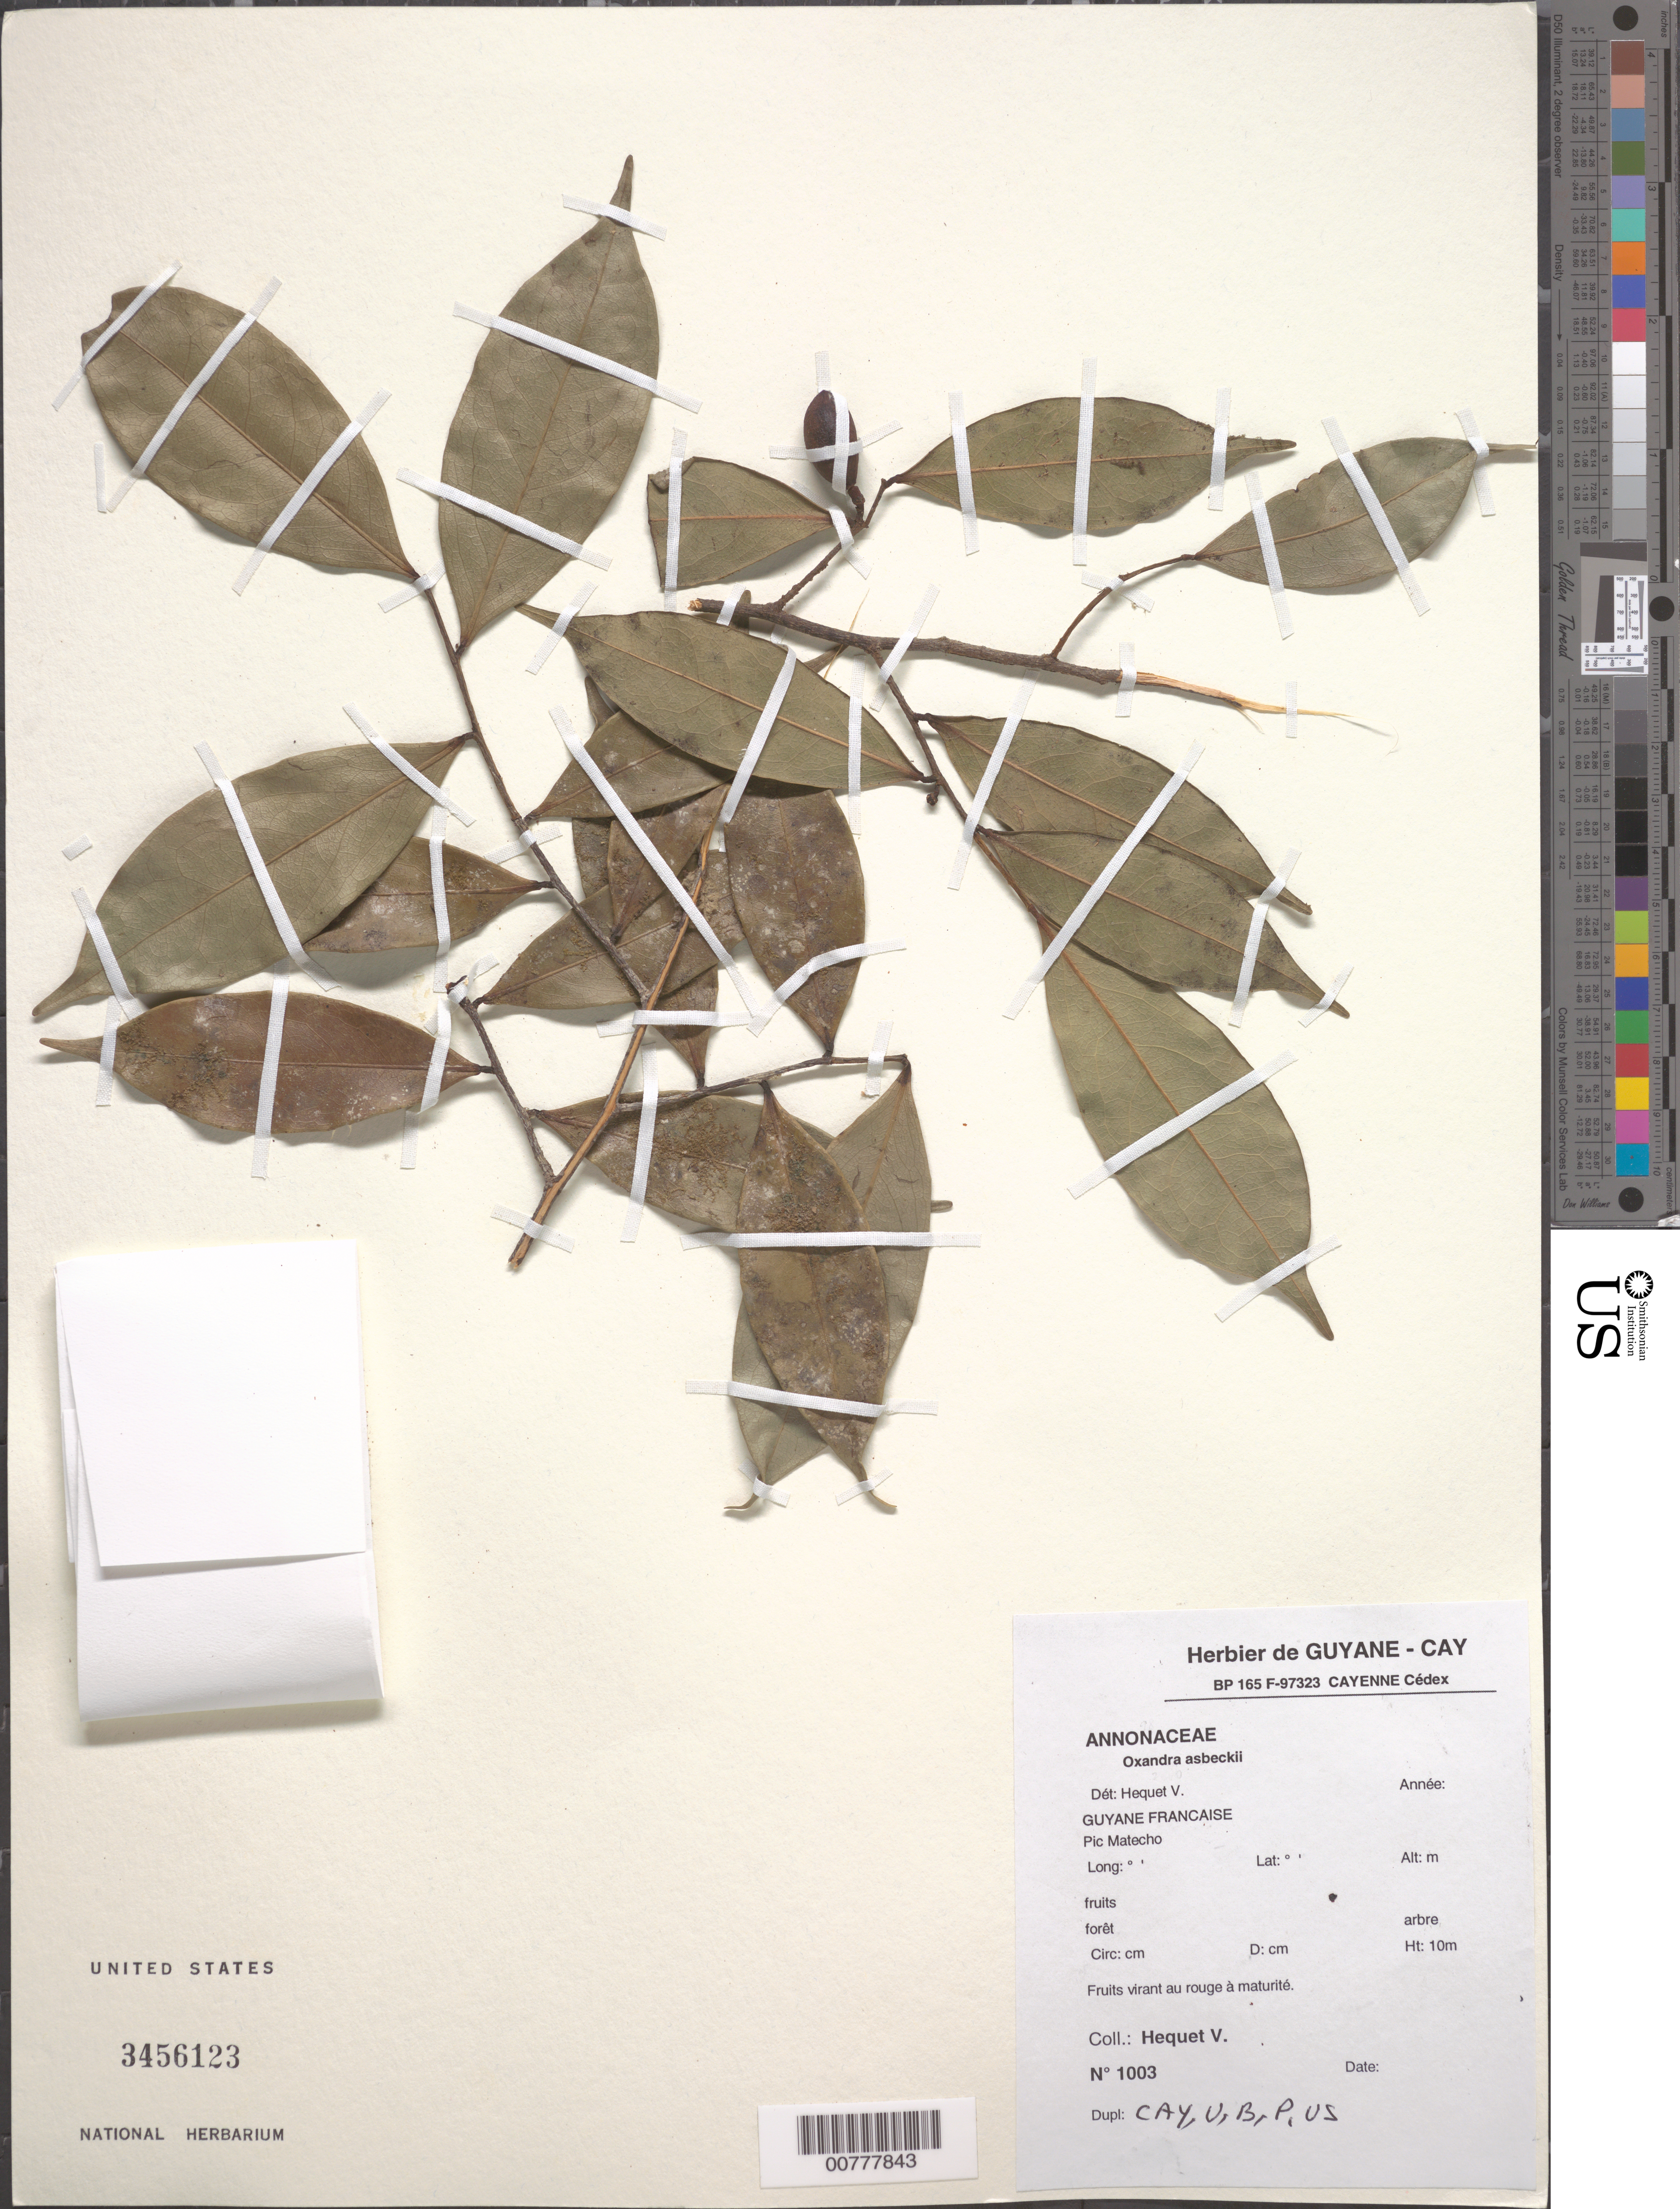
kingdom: Plantae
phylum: Tracheophyta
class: Magnoliopsida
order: Magnoliales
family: Annonaceae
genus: Oxandra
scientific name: Oxandra asbecki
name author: (Pulle) R.E. Fr.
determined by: Hequet, V.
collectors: V. Hequet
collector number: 1003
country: French Guiana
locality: Pic Matécho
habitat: Forêt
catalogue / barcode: US 3456123